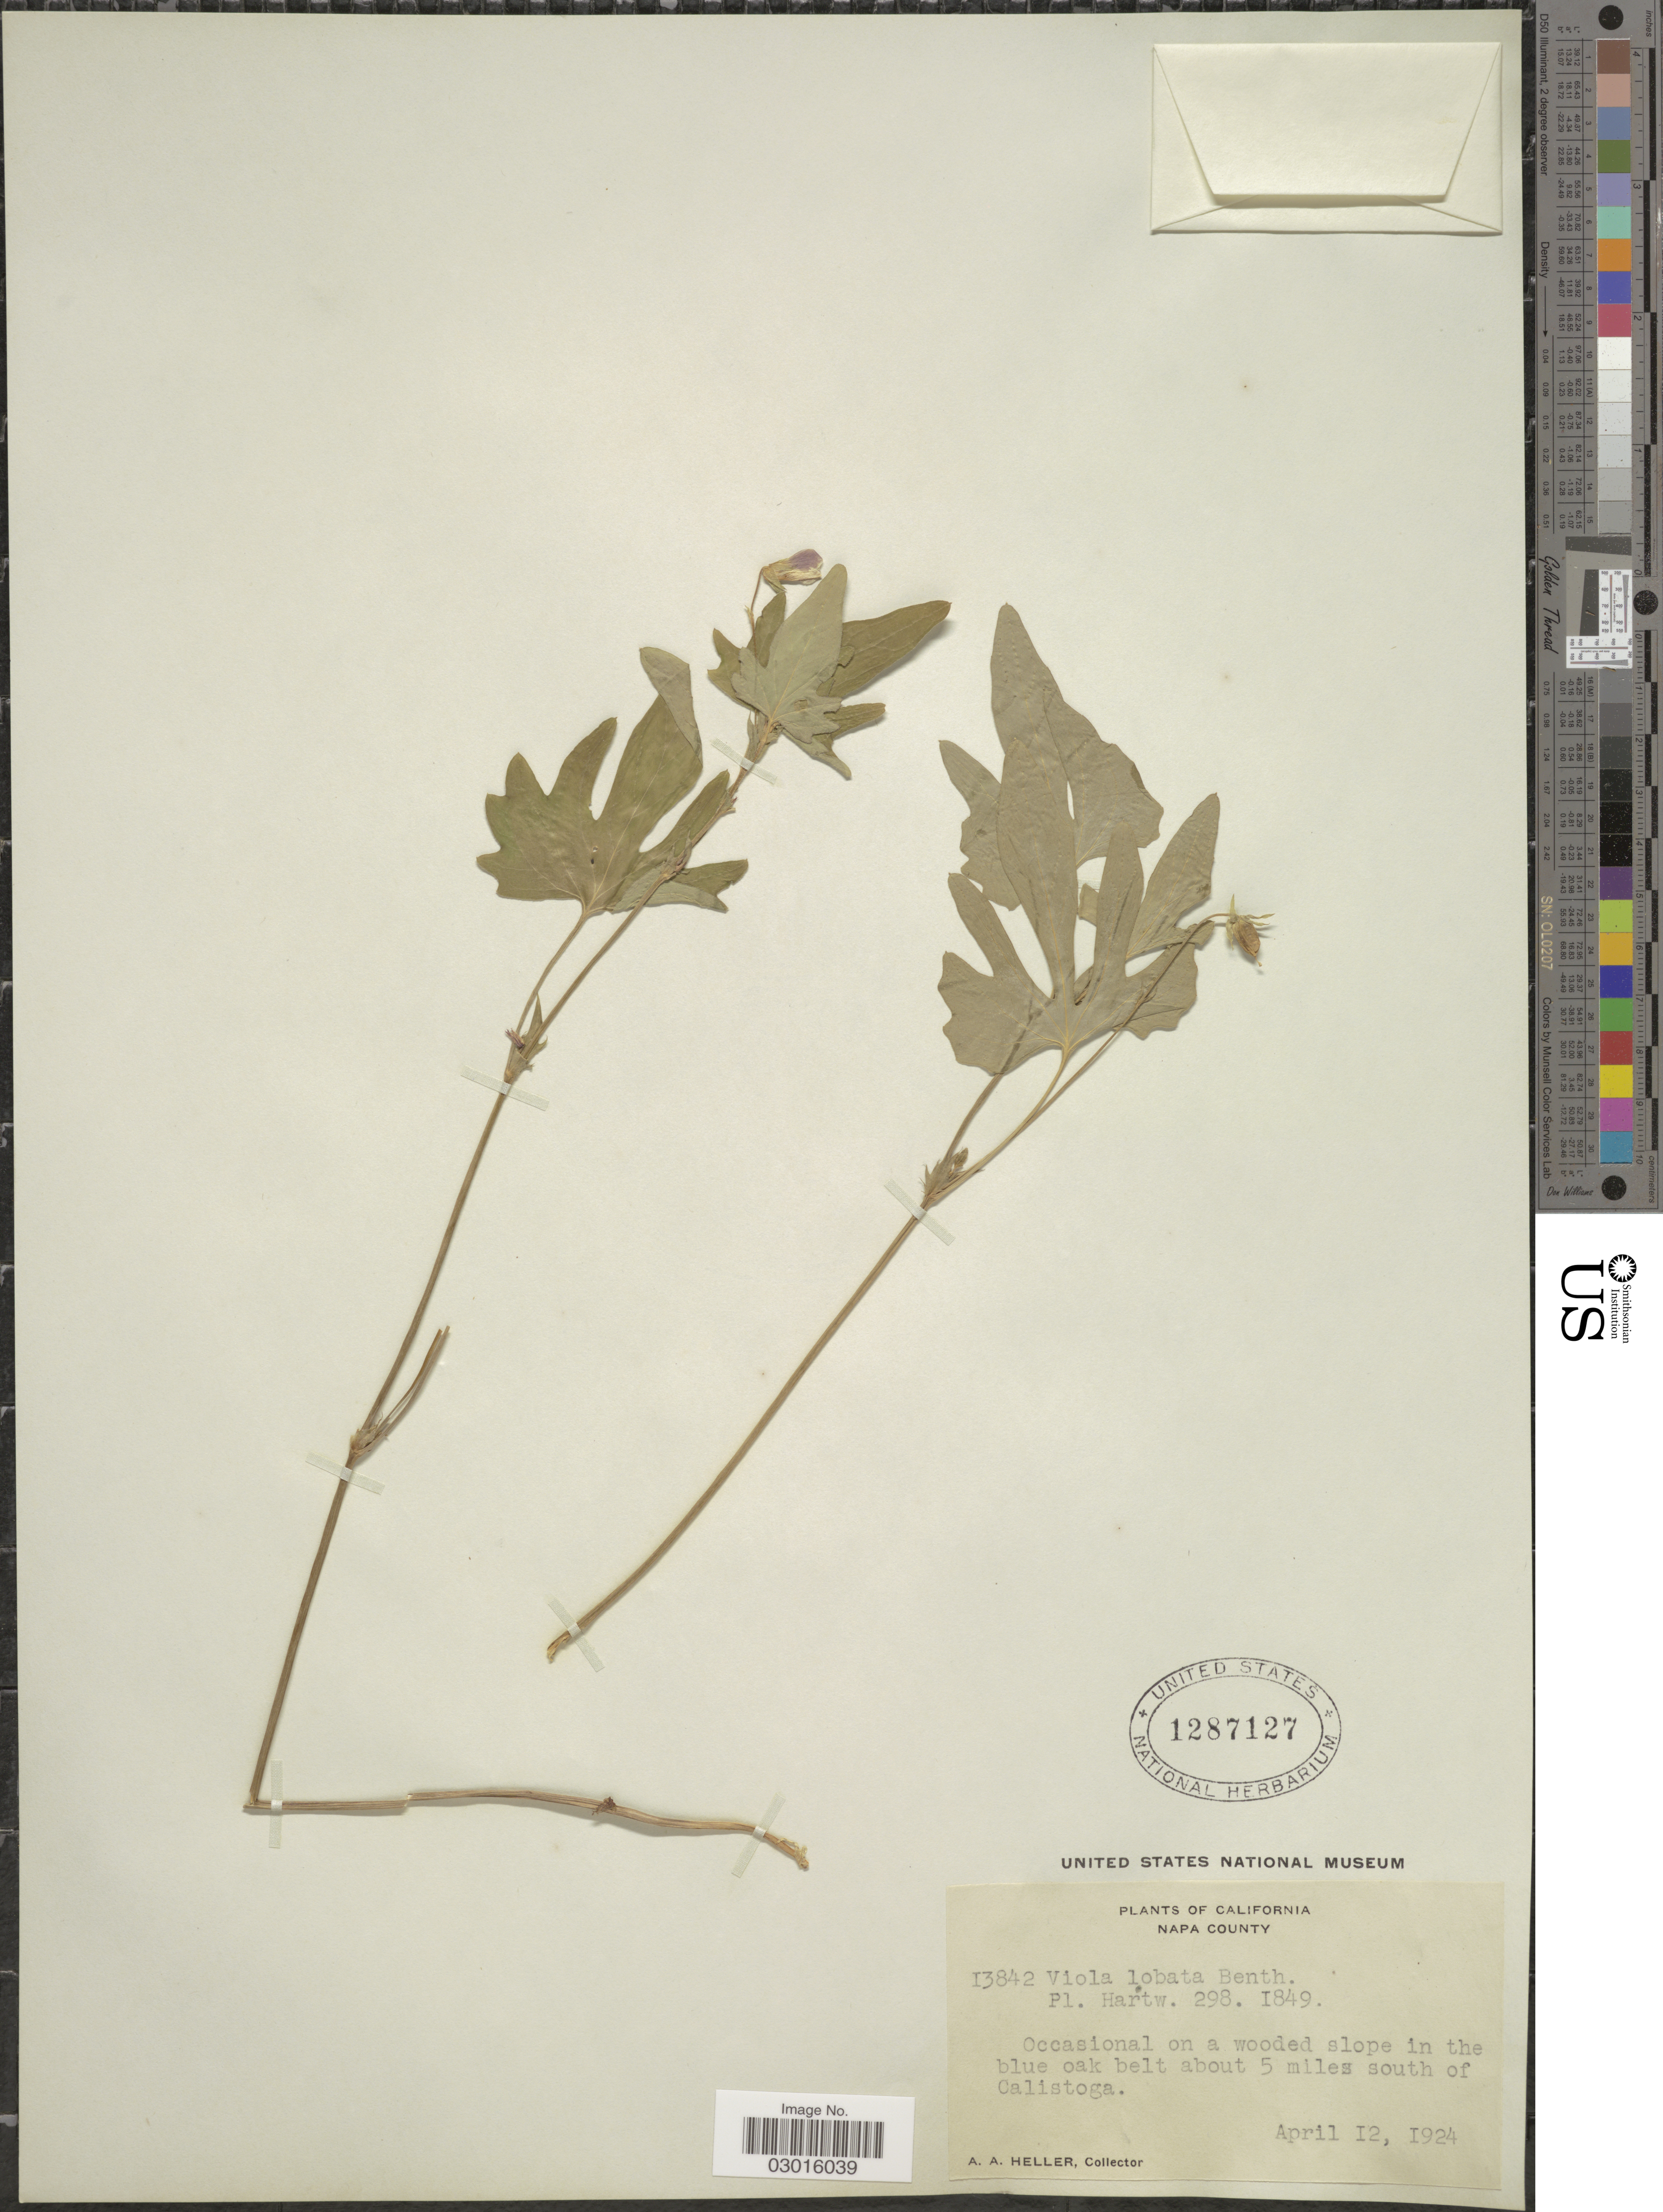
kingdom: Plantae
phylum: Tracheophyta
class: Magnoliopsida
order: Malpighiales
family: Violaceae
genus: Viola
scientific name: Viola lobata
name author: Benth.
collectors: A. A. Heller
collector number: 13842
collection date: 1924-04-12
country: United States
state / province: California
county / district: Napa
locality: Napa County, Occasional on a wooded slope in the blue oak belt about 5 miles south of Calistoga.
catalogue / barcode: US 1287127